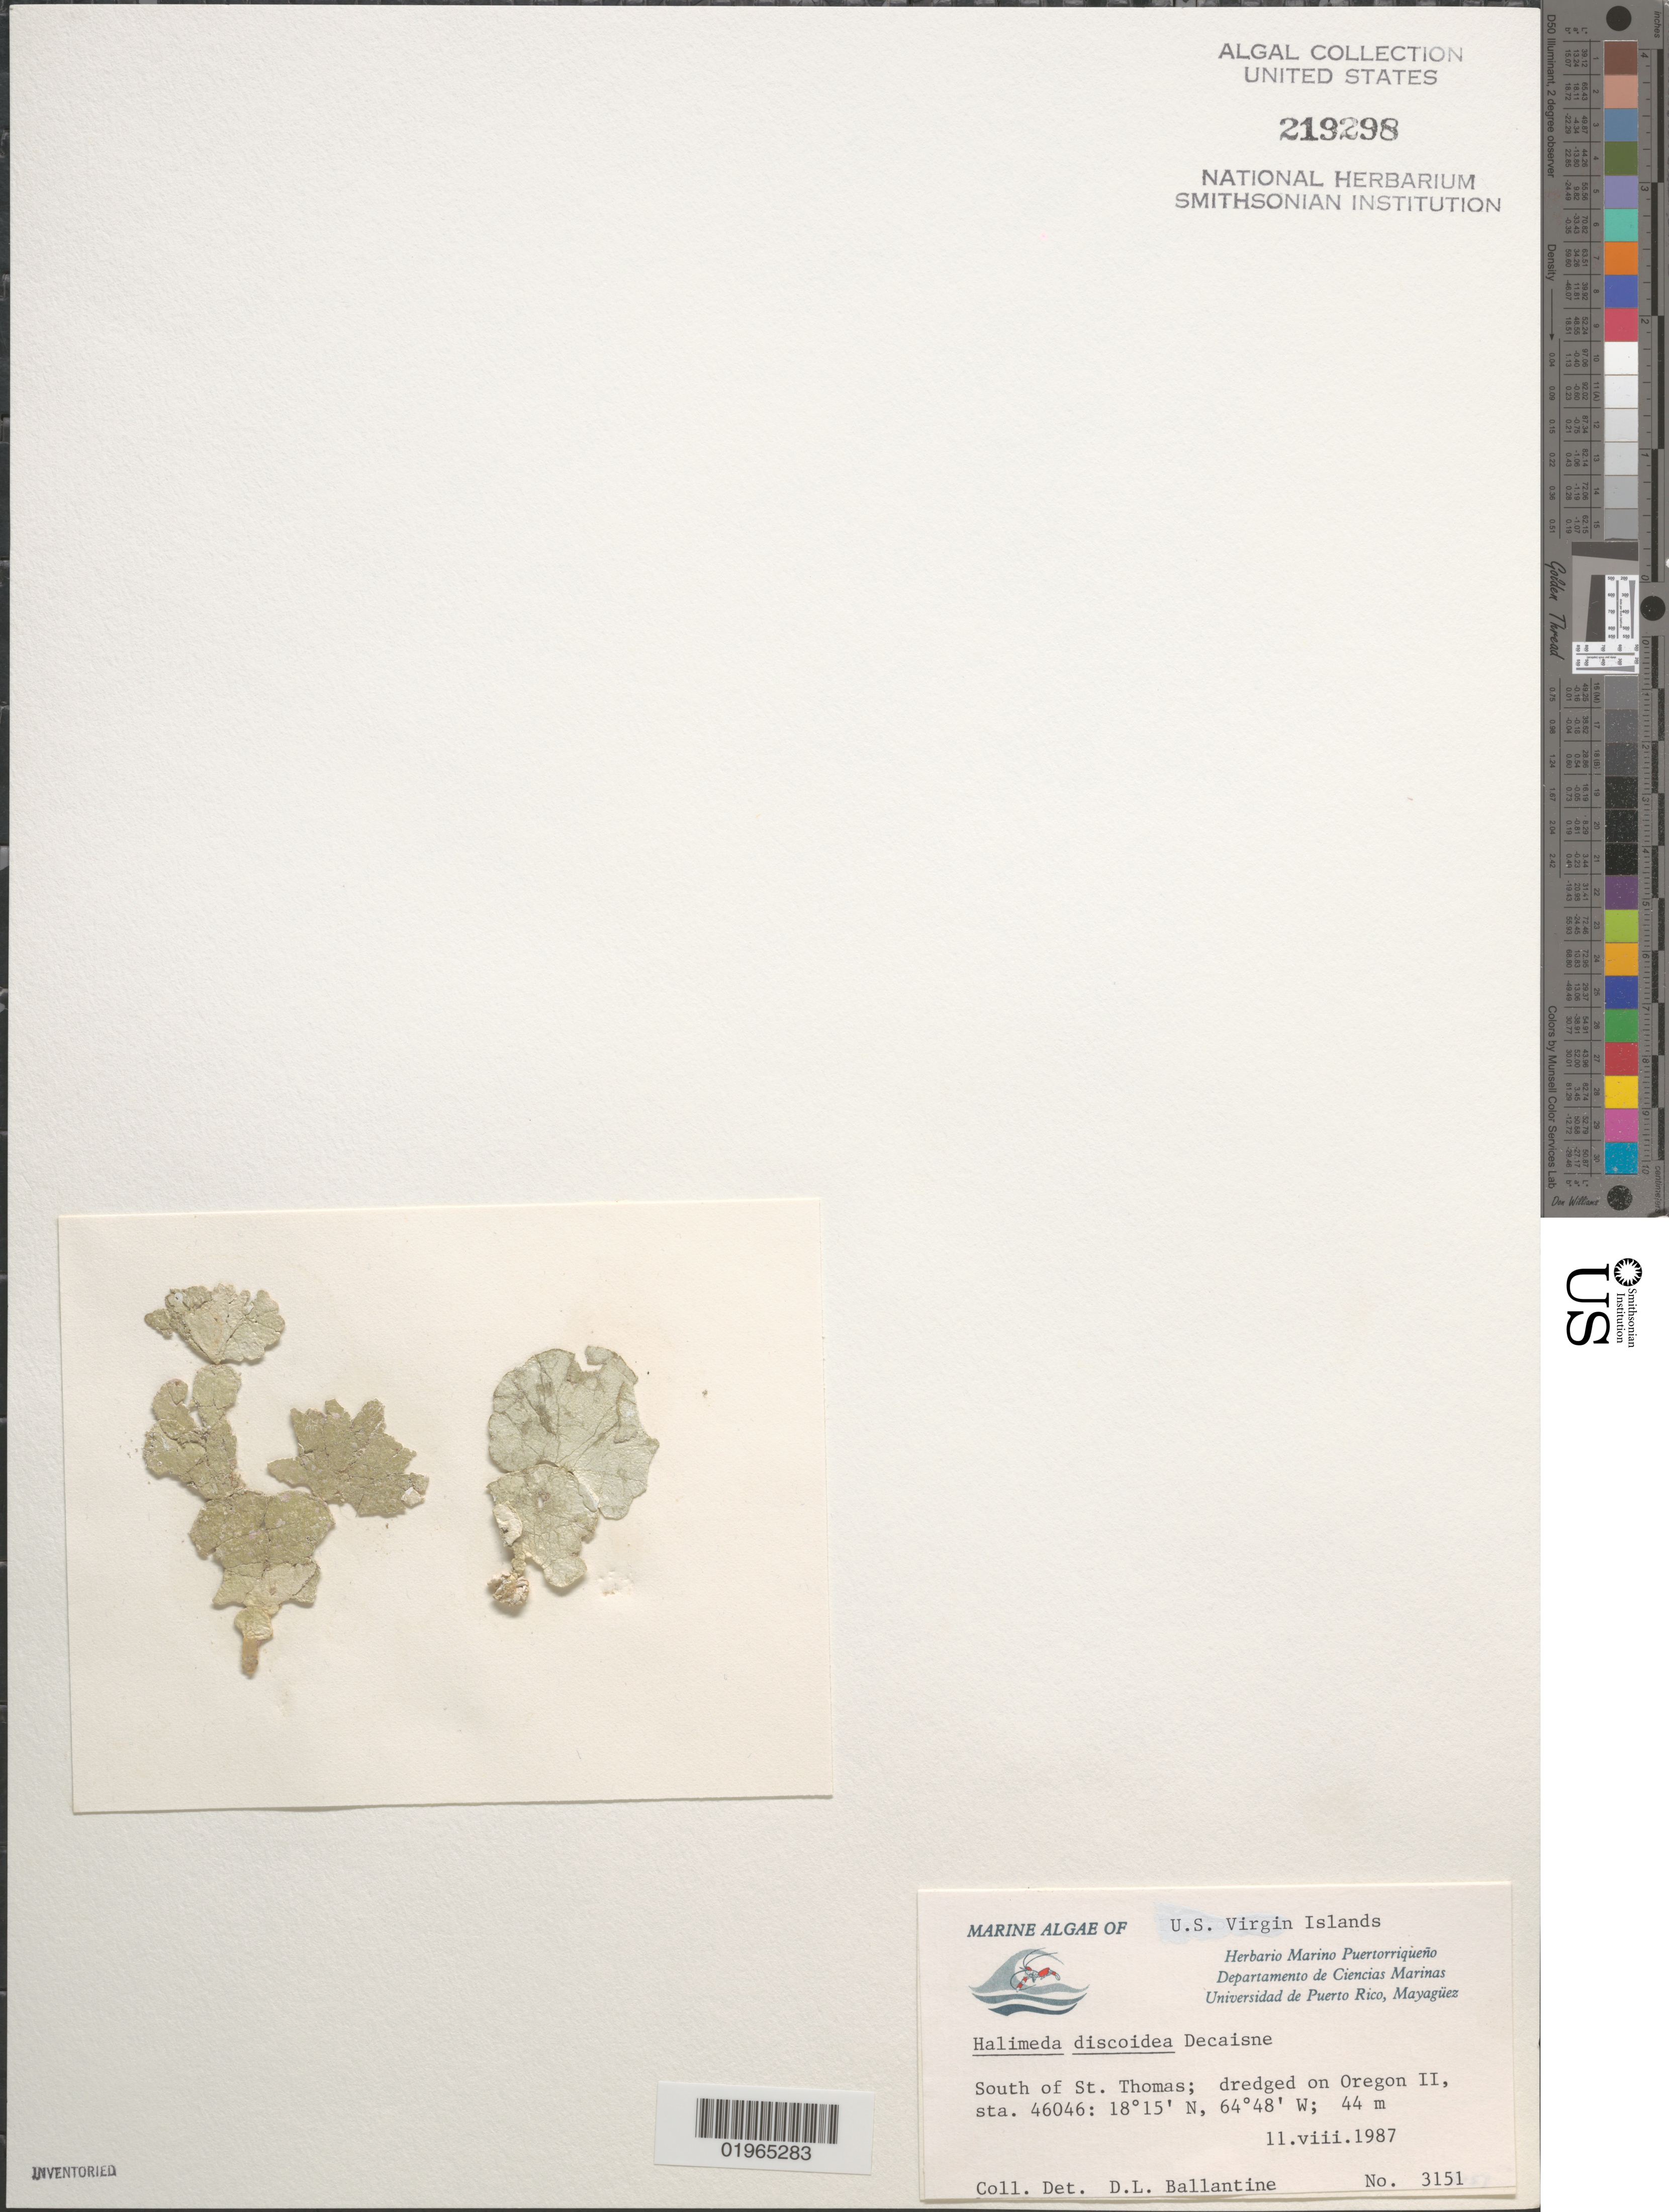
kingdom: Plantae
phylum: Chlorophyta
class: Ulvophyceae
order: Bryopsidales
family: Halimedaceae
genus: Halimeda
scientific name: Halimeda discoidea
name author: Decne.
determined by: Ballantine, D. L.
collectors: D.L. Ballantine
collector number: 3151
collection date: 1987-08-11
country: U.S. Virgin Islands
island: St. Thomas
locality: Dredged on Oregon II, sta. 46046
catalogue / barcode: US 219298